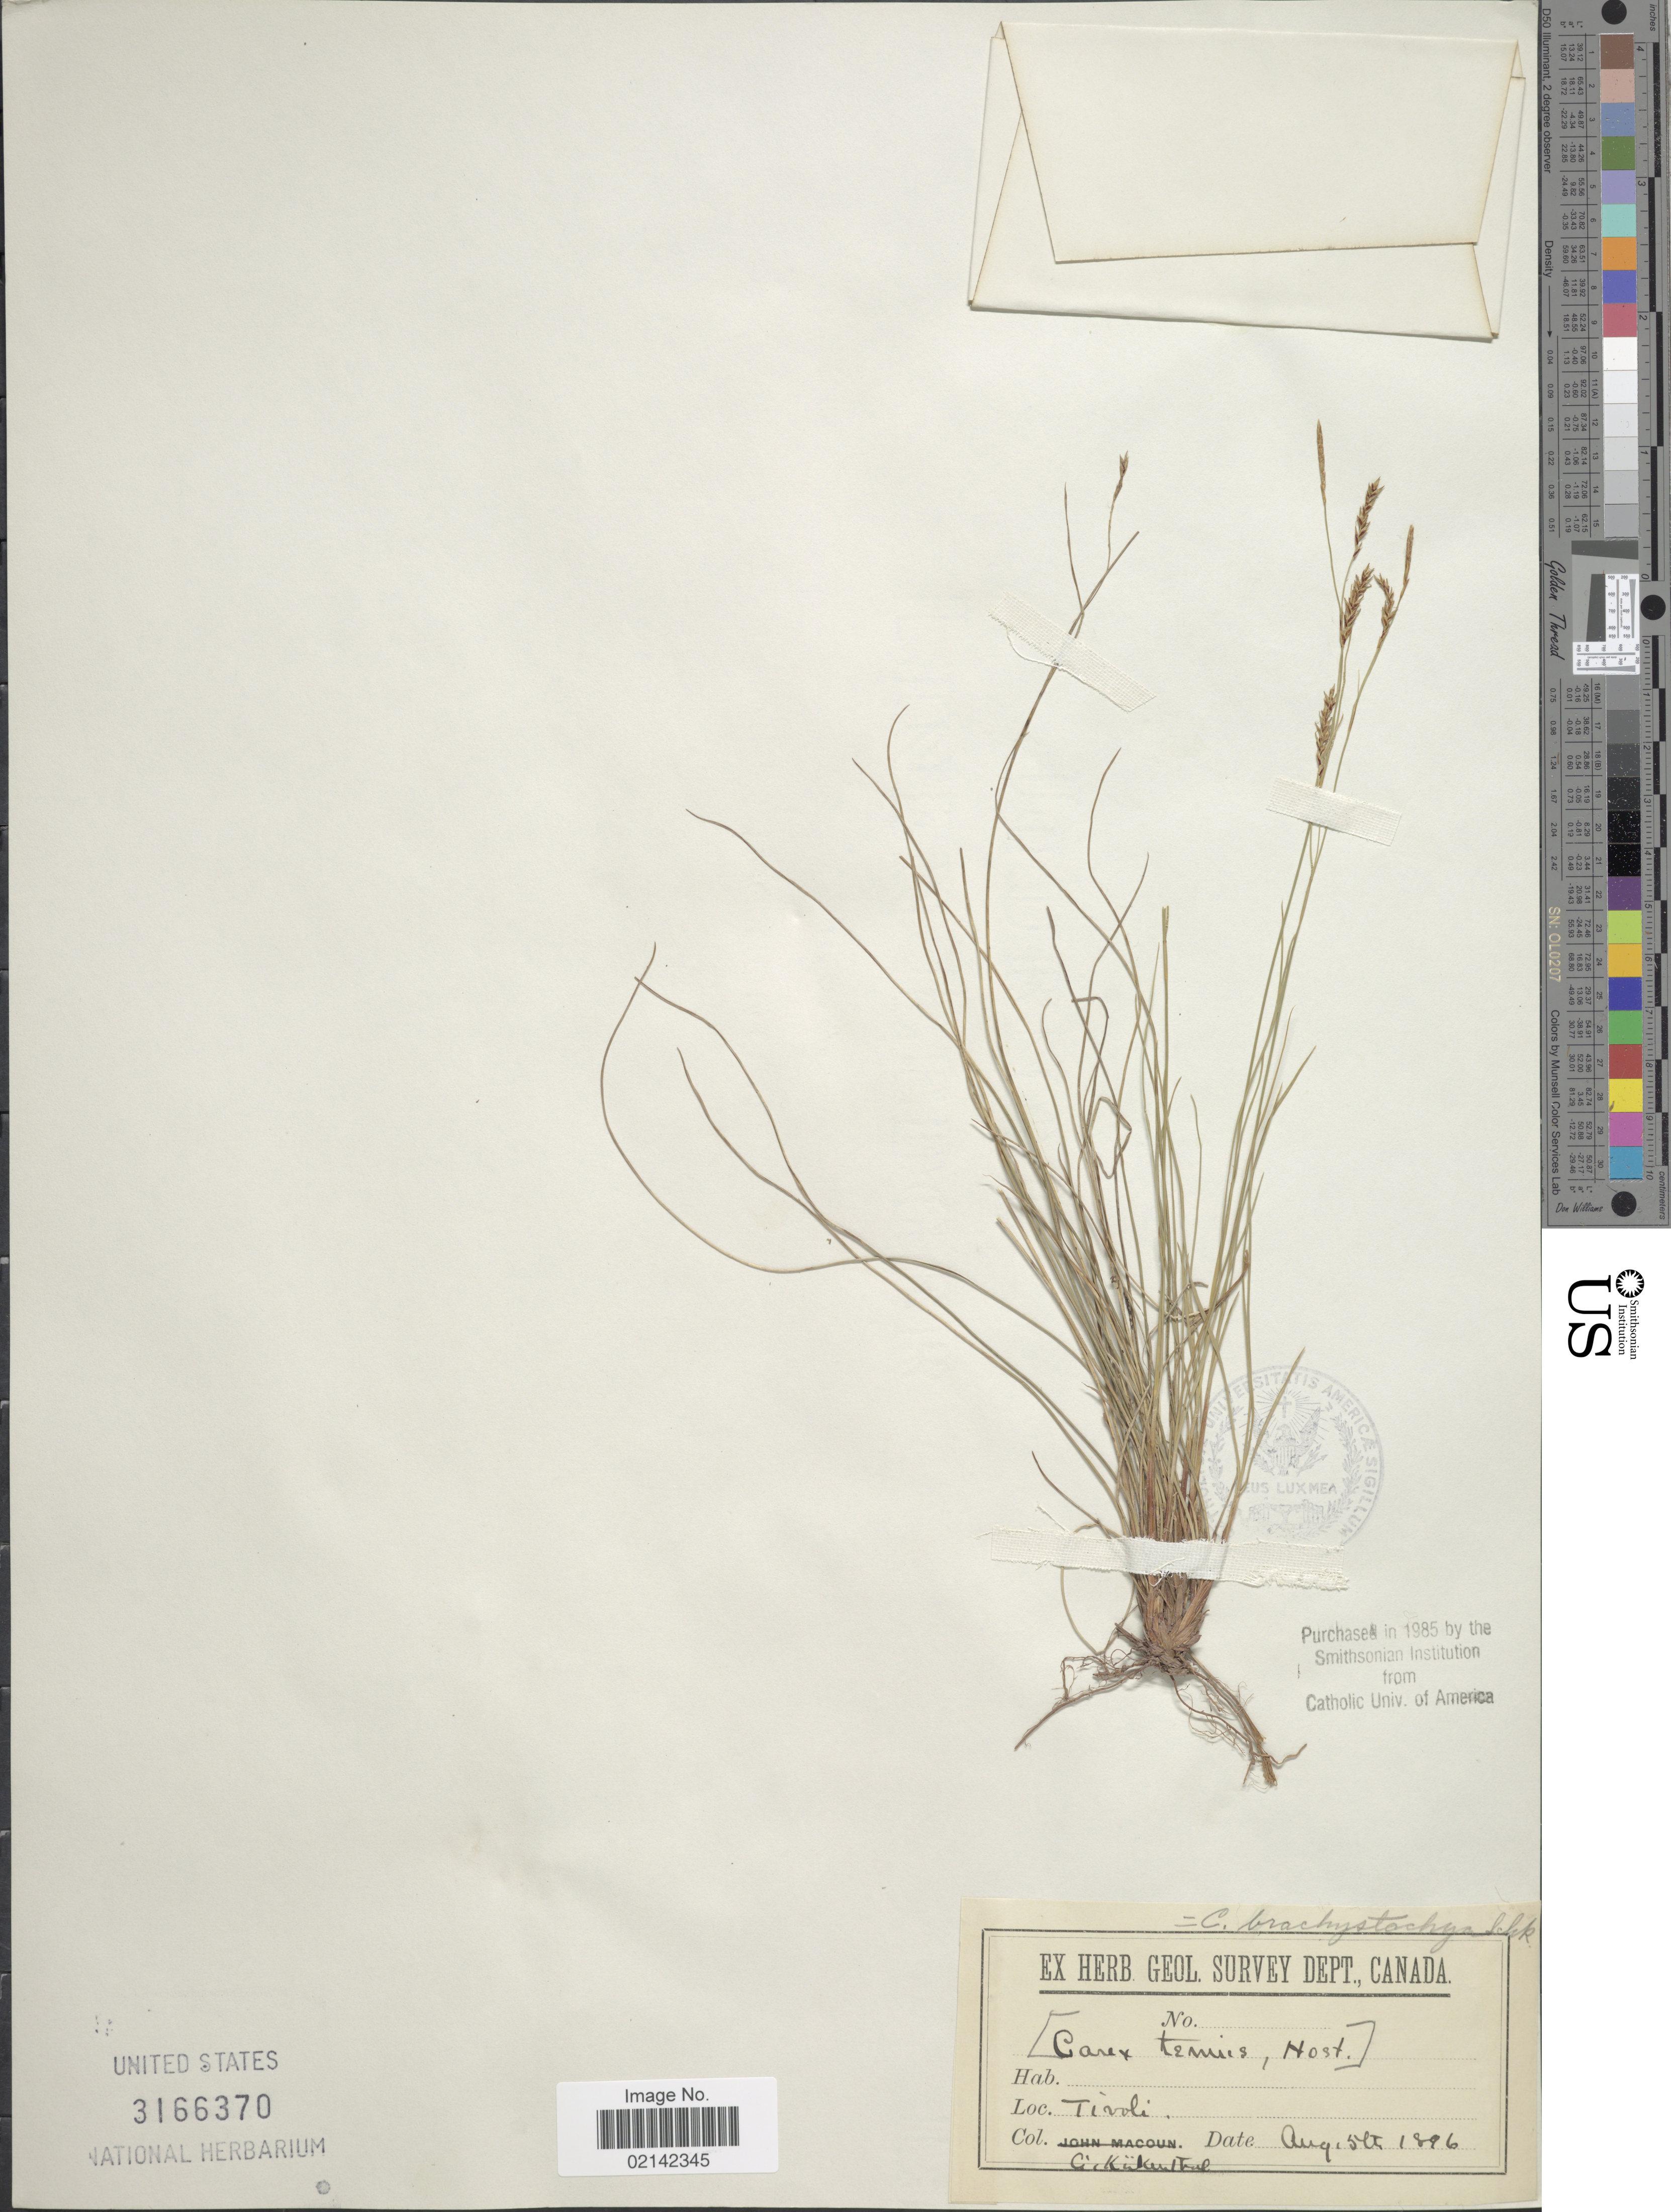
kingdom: Plantae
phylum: Tracheophyta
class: Liliopsida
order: Poales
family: Cyperaceae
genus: Carex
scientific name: Carex brachystachys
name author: Schrank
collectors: G. Kükenthal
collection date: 1896-08-05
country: Austria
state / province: Tirol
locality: Tiroli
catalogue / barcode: US 3166370